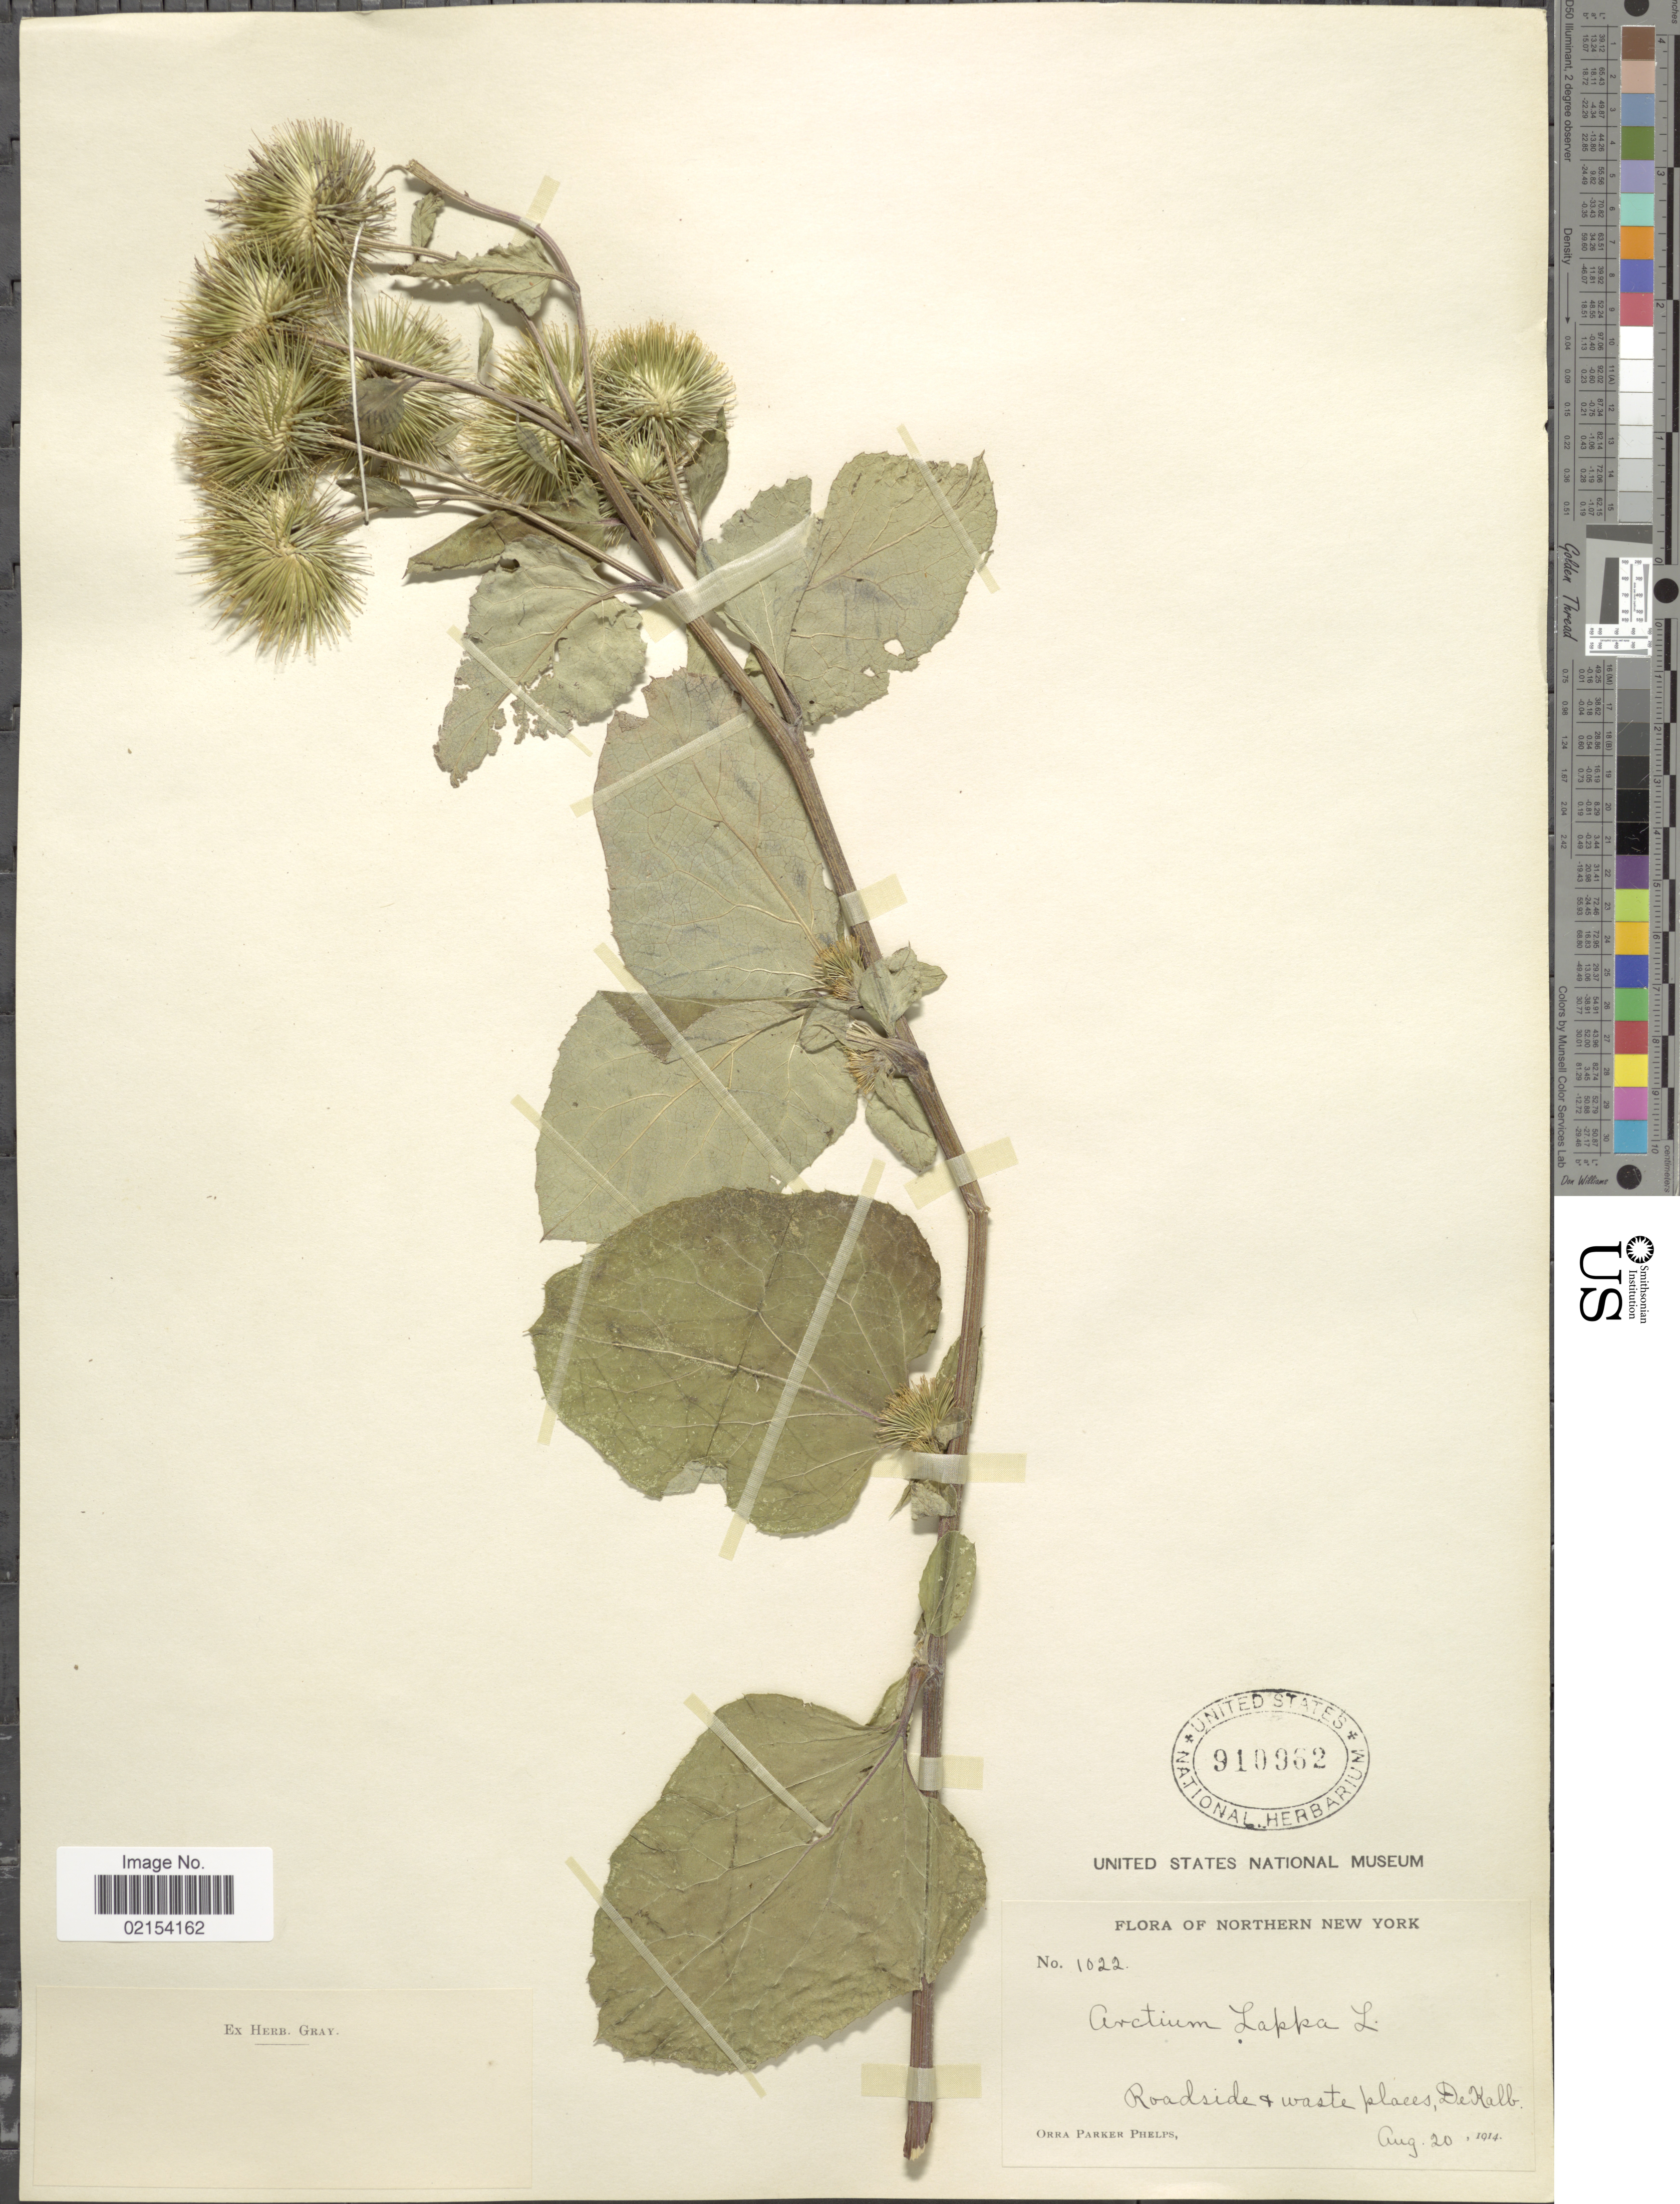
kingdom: Plantae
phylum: Tracheophyta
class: Magnoliopsida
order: Asterales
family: Asteraceae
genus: Arctium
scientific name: Arctium lappa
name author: L.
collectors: O. P. Phelps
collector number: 1022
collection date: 1914-08-20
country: United States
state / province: New York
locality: De Kalb. Northern New York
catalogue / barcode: US 910962